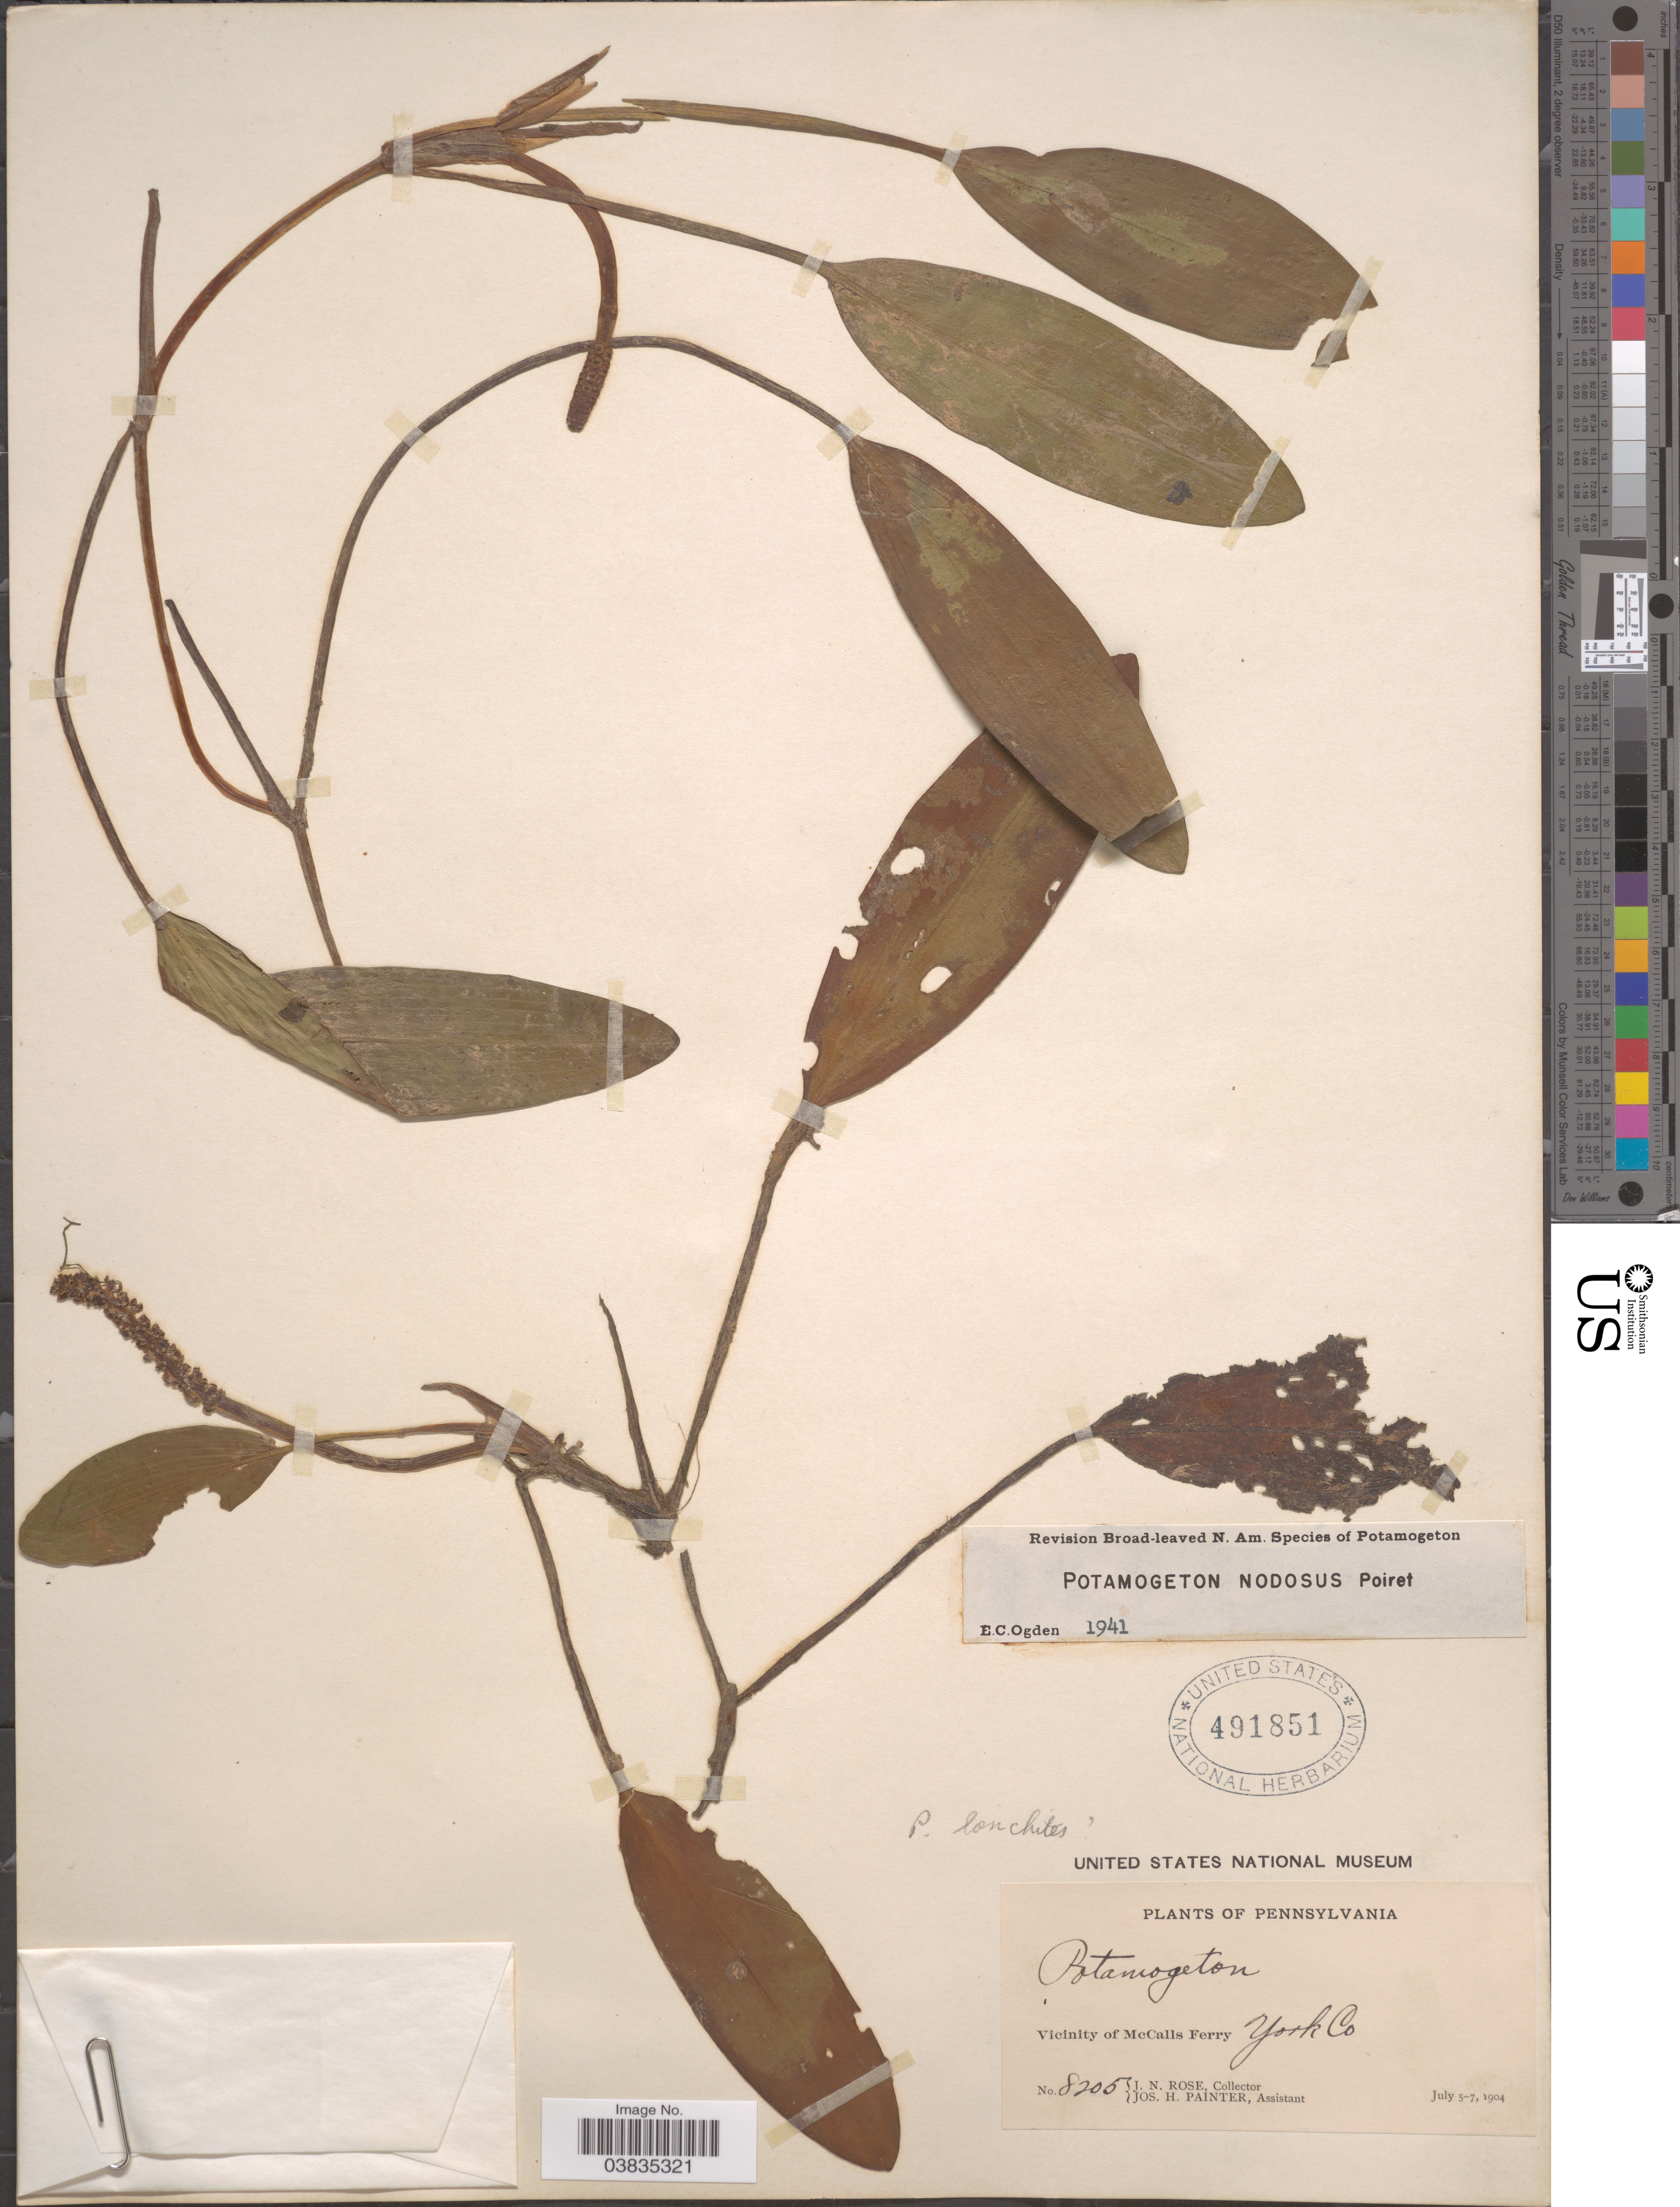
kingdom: Plantae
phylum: Tracheophyta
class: Liliopsida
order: Alismatales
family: Potamogetonaceae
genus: Potamogeton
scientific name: Potamogeton nodosus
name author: Poir.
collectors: J. N. Rose & J. H. Painter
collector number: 8205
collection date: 1904-07-05/1904-07-07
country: United States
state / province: Pennsylvania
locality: Vicinity of McCalls Ferry, York Co.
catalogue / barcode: US 491851